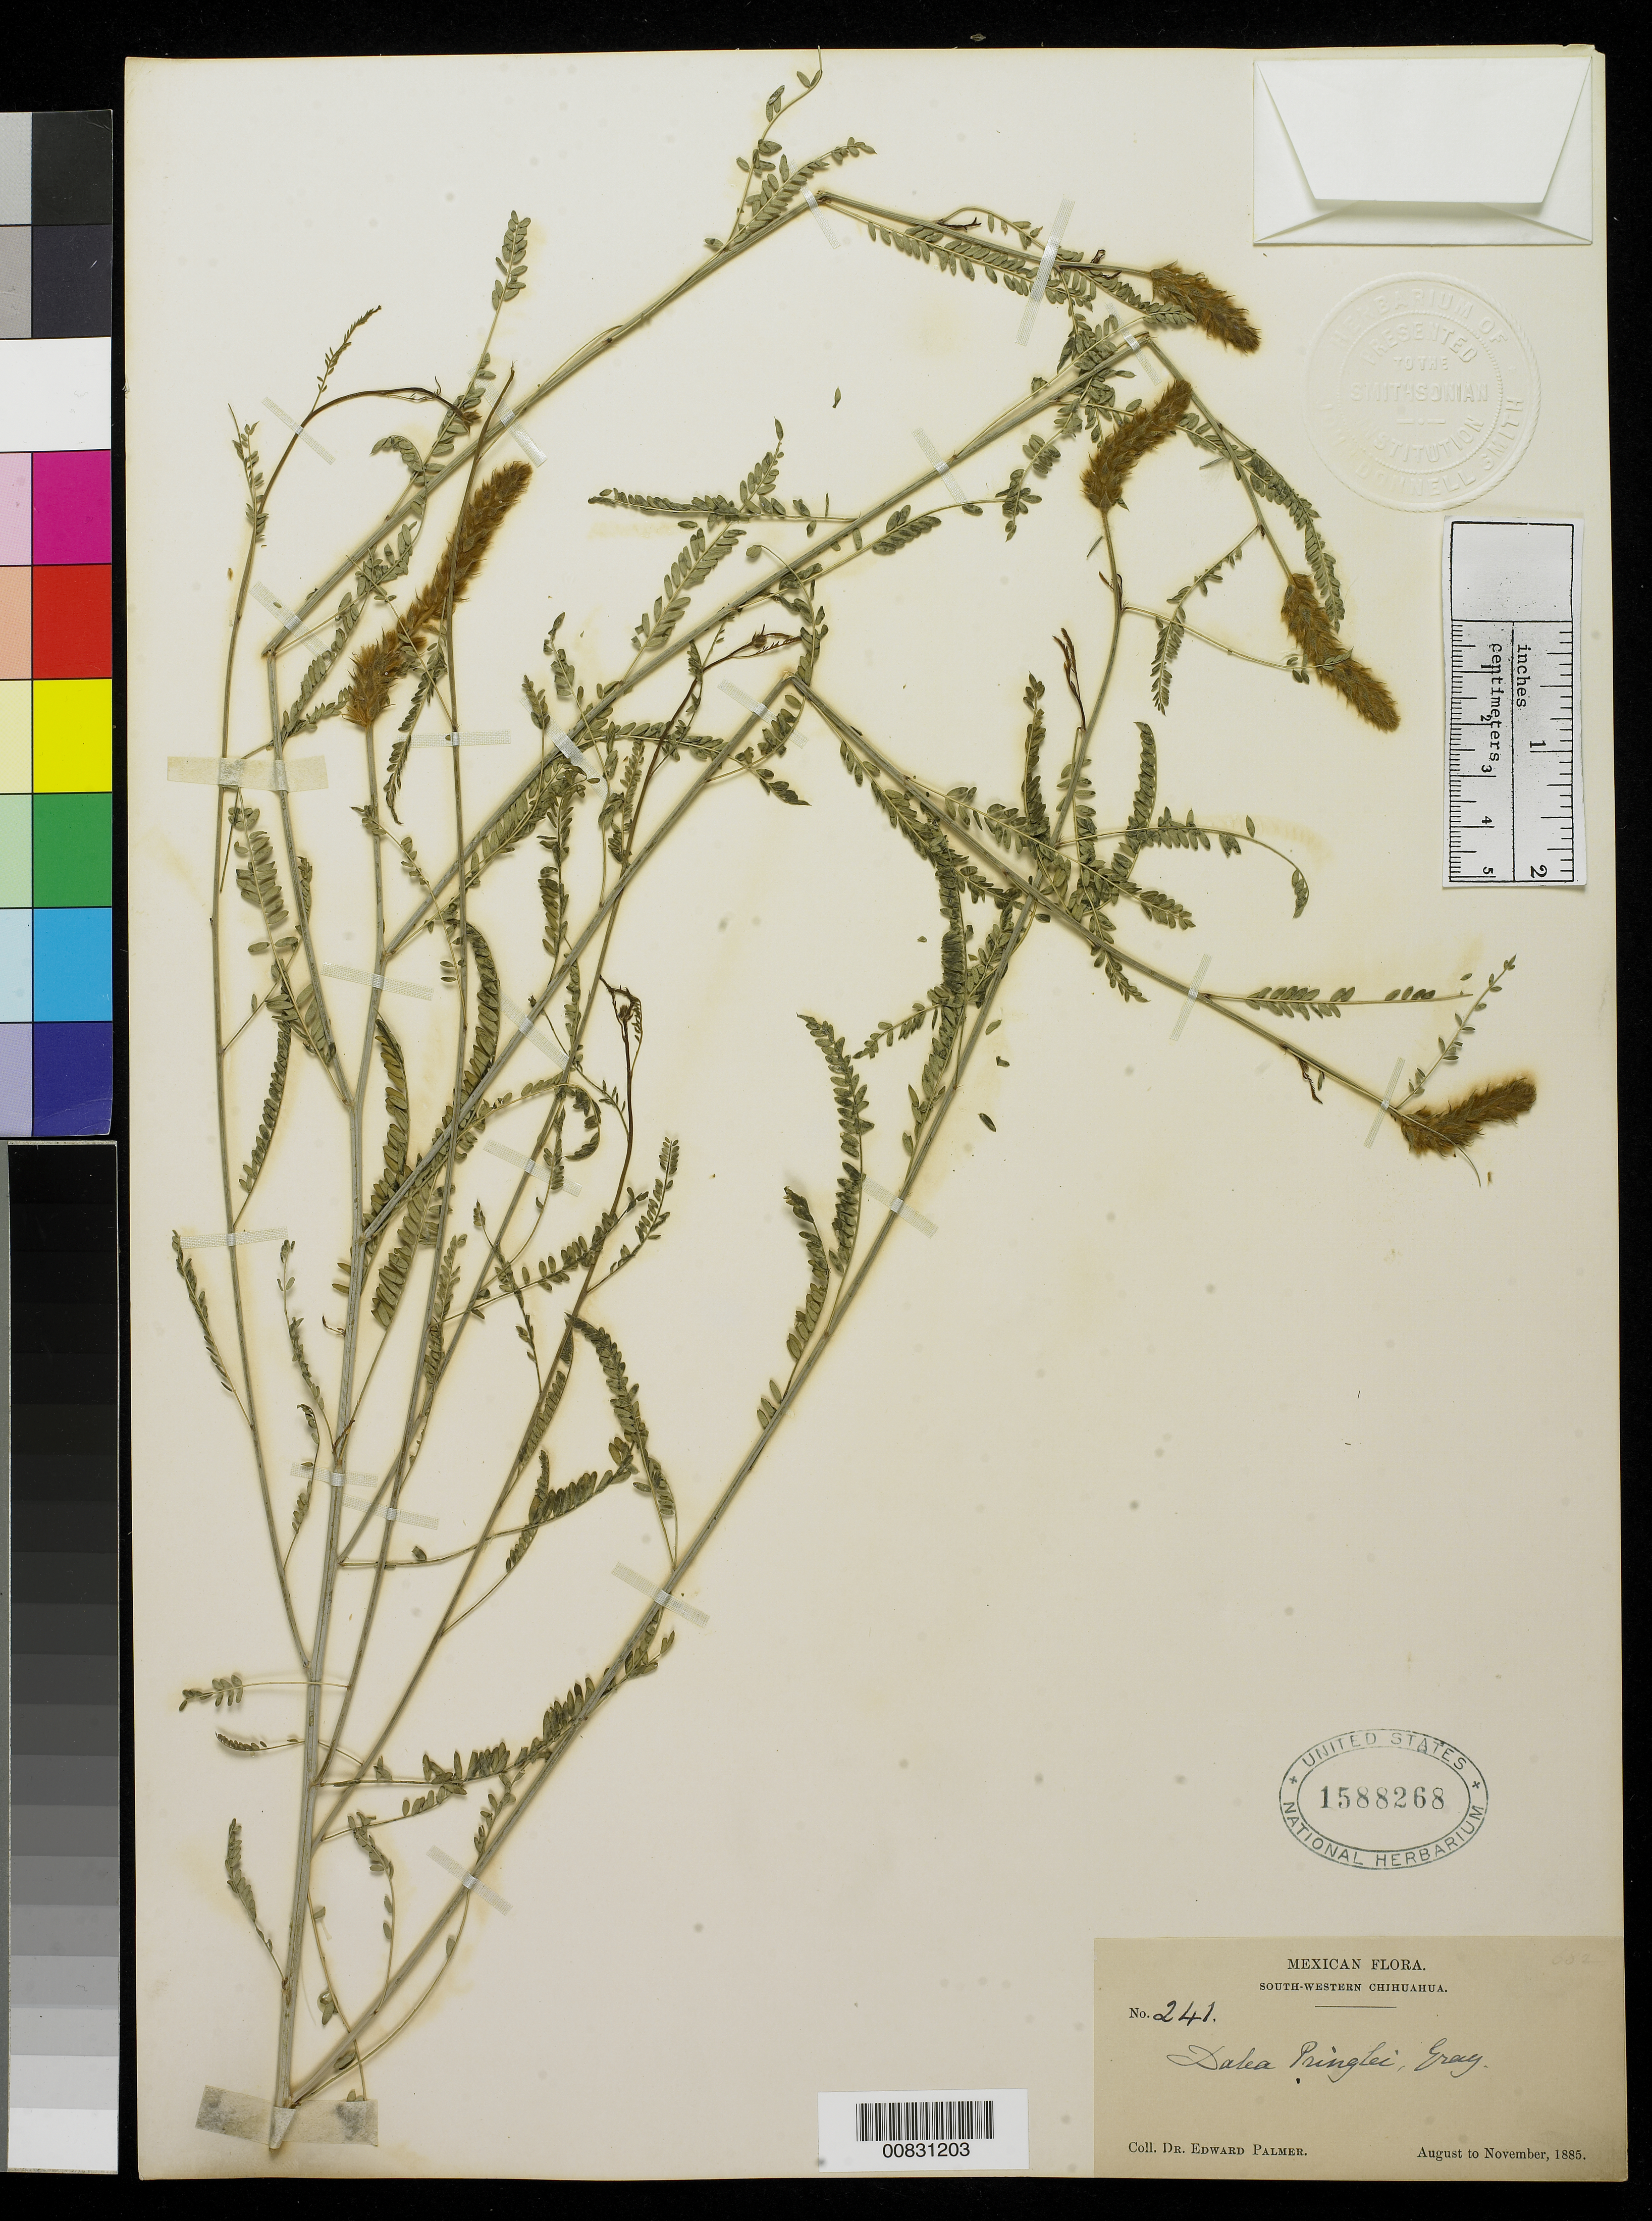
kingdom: Plantae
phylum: Tracheophyta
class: Magnoliopsida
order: Fabales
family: Fabaceae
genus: Dalea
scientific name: Dalea pringlei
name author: A. Gray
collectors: E. Palmer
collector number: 241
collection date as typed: Aug 1885 to -- Nov 1885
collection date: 1885-08/1885-11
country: Mexico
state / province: Chihuahua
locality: South-Western Chihuahua.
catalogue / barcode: US 1588268